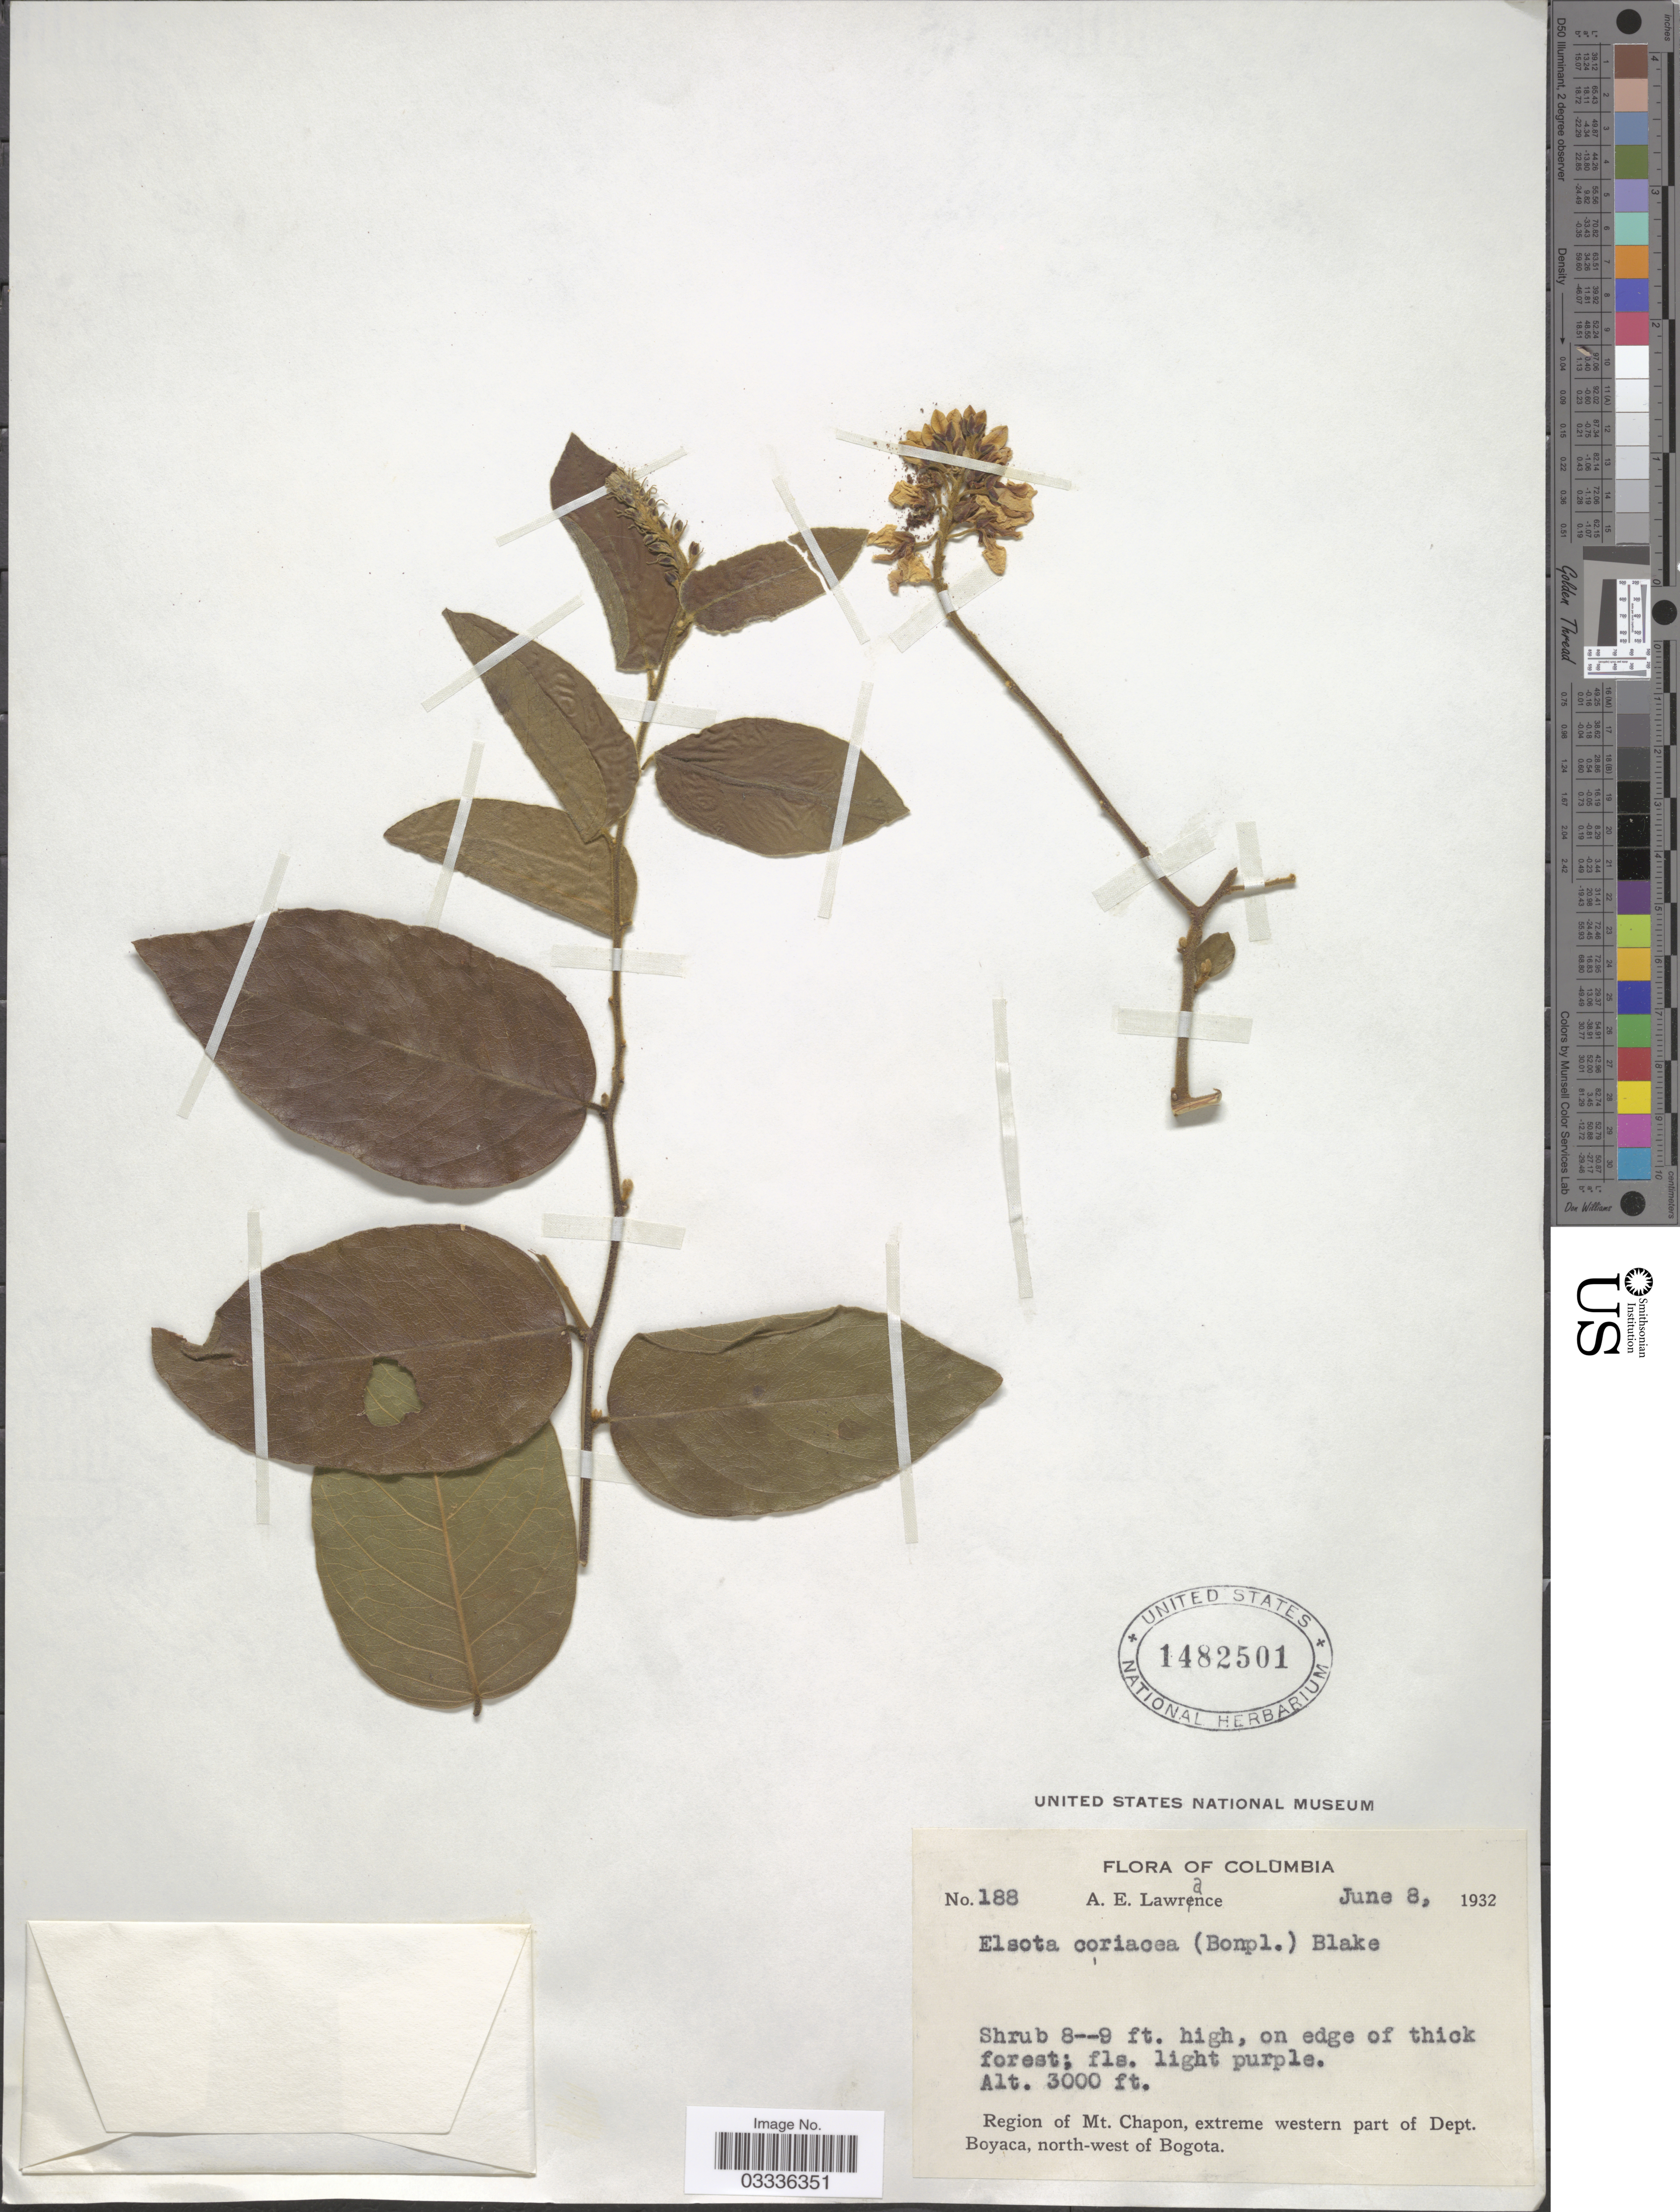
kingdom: Plantae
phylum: Tracheophyta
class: Magnoliopsida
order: Fabales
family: Polygalaceae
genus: Securidaca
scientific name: Securidaca coriacea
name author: Bonpl. ex Steud.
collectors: A. Lawrance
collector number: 188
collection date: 1932-06-08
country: Colombia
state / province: Boyacá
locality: Region of Mt. Chapon, extreme western part of the Dept. Boyaca, north-west of Bogota.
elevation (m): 914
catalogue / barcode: US 1482501